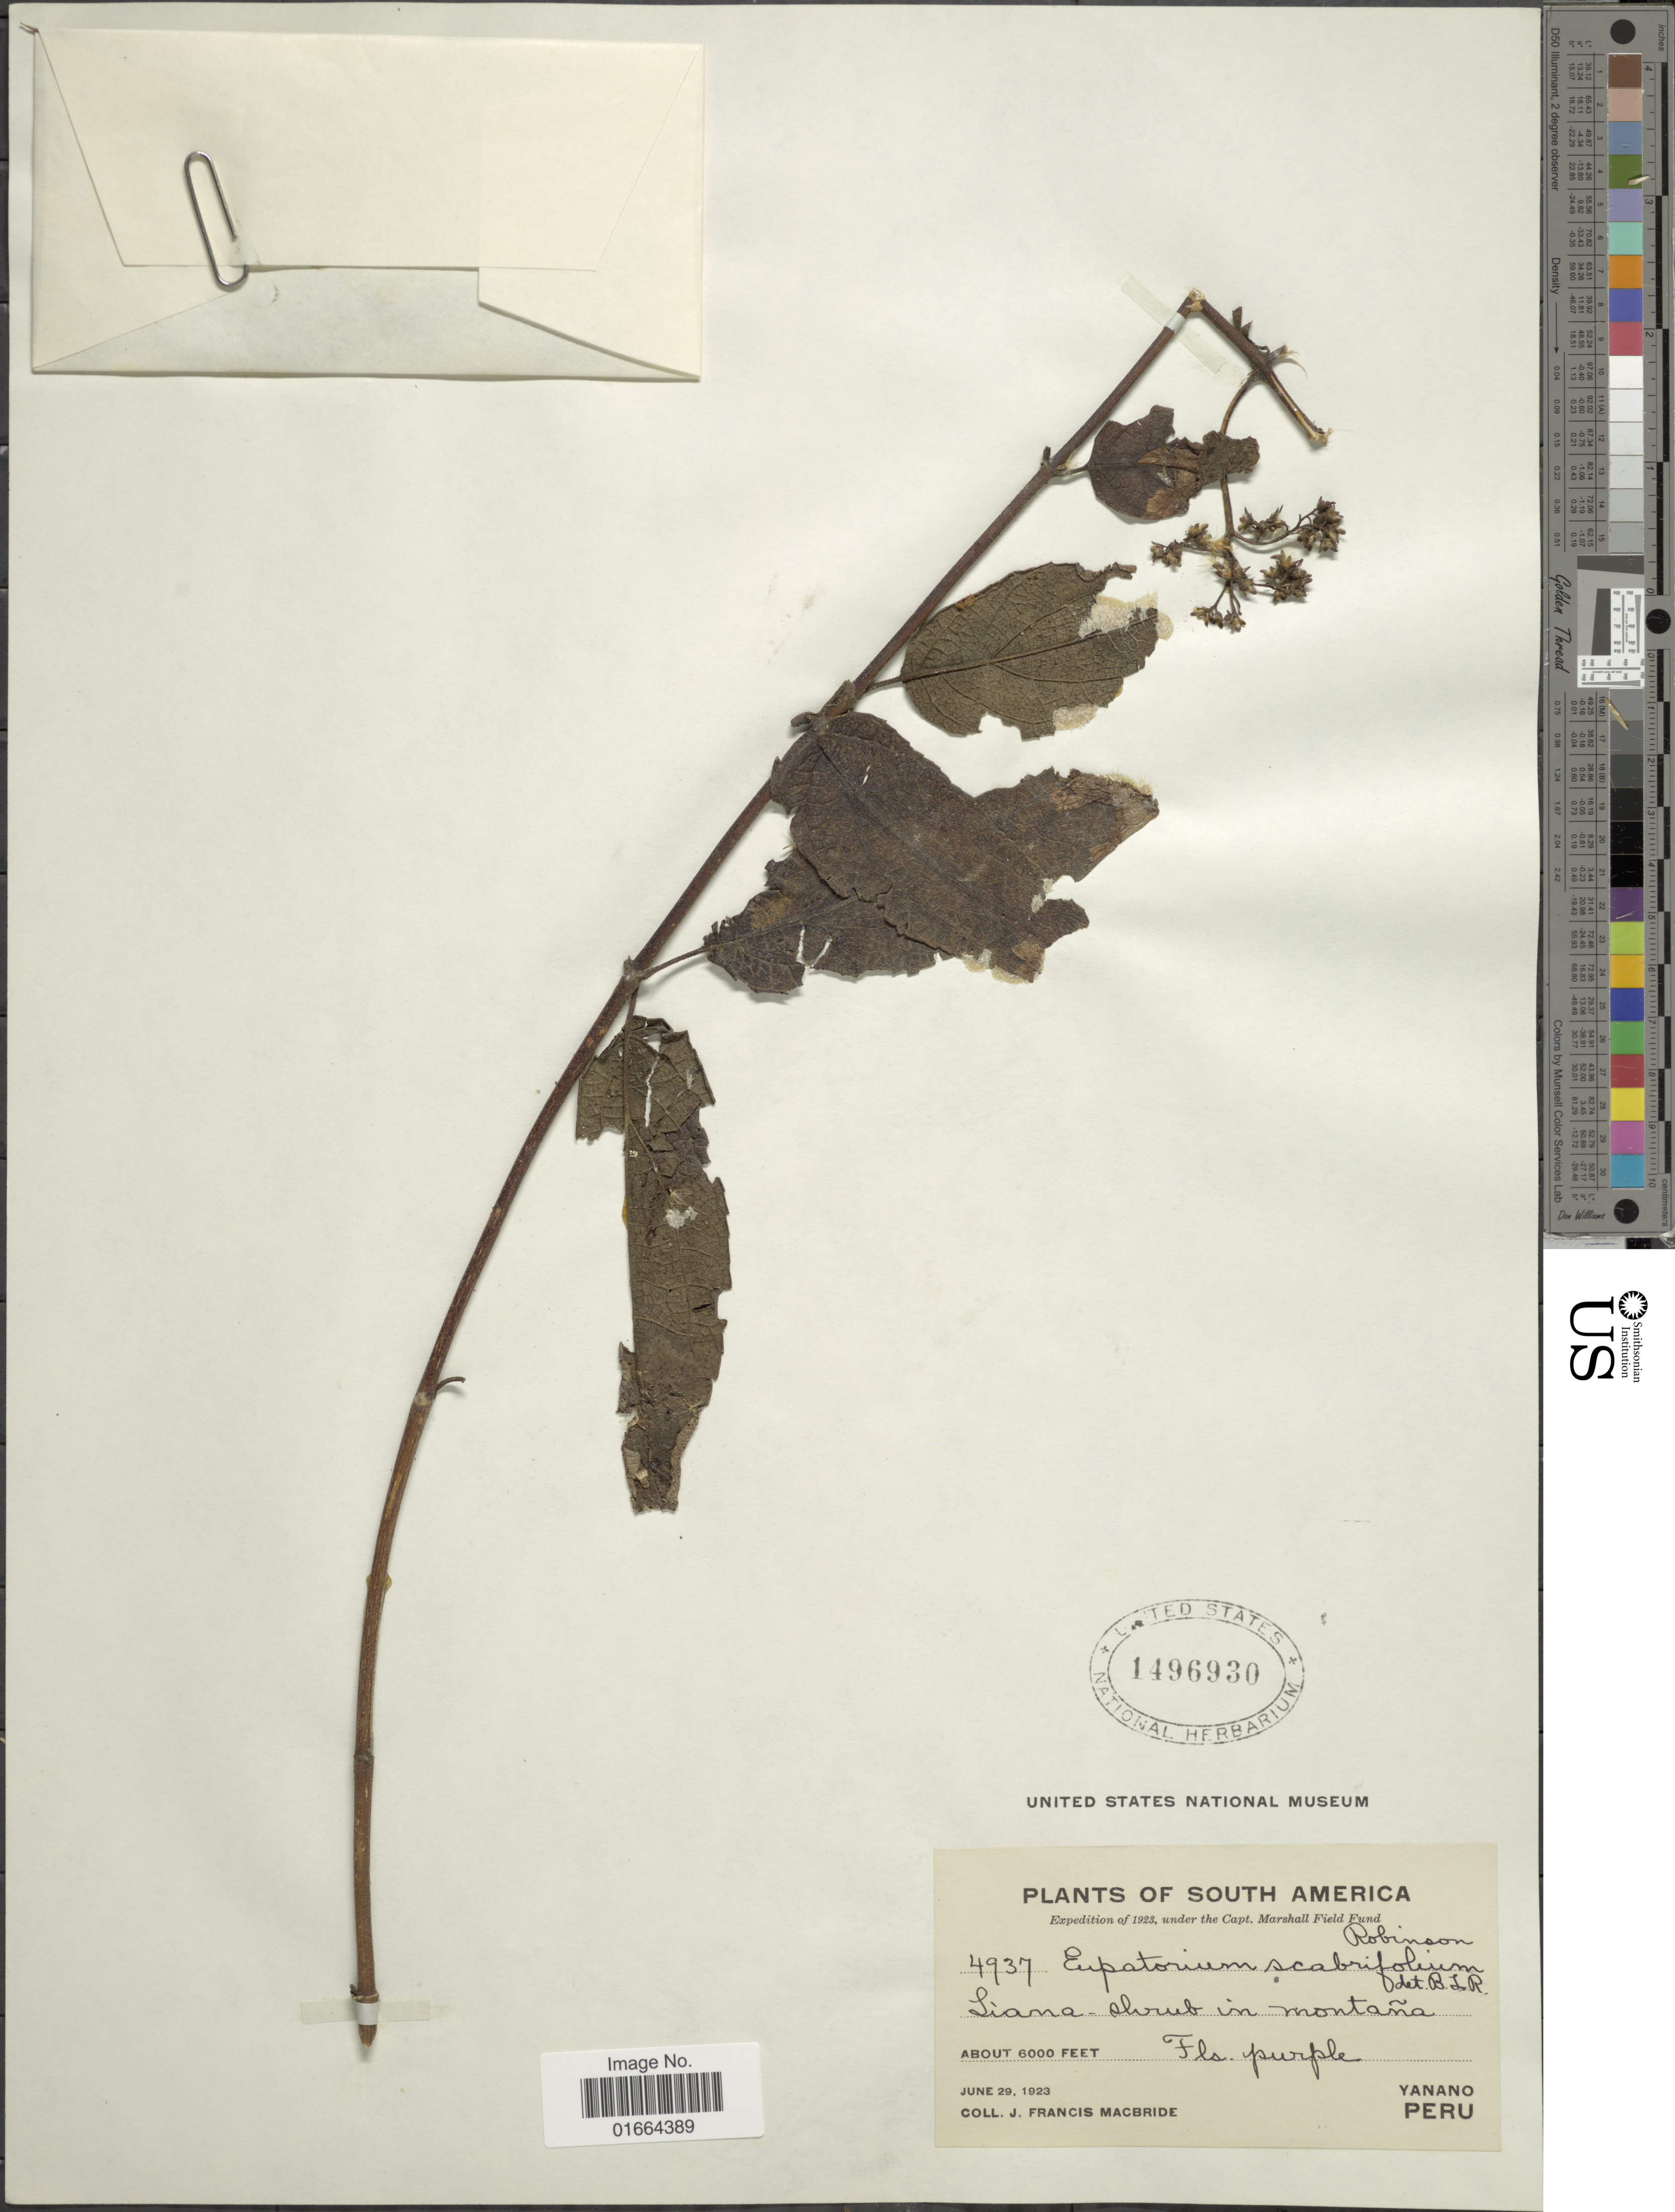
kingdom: Plantae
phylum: Tracheophyta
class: Magnoliopsida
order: Asterales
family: Asteraceae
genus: Asplundianthus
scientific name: Asplundianthus scabrifolius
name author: (B.L. Rob.) R.M. King & H. Rob.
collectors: J. F. Macbride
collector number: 4937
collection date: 1923-06-29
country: Peru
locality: Yanano, Peru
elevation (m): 1829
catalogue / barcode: US 1496930